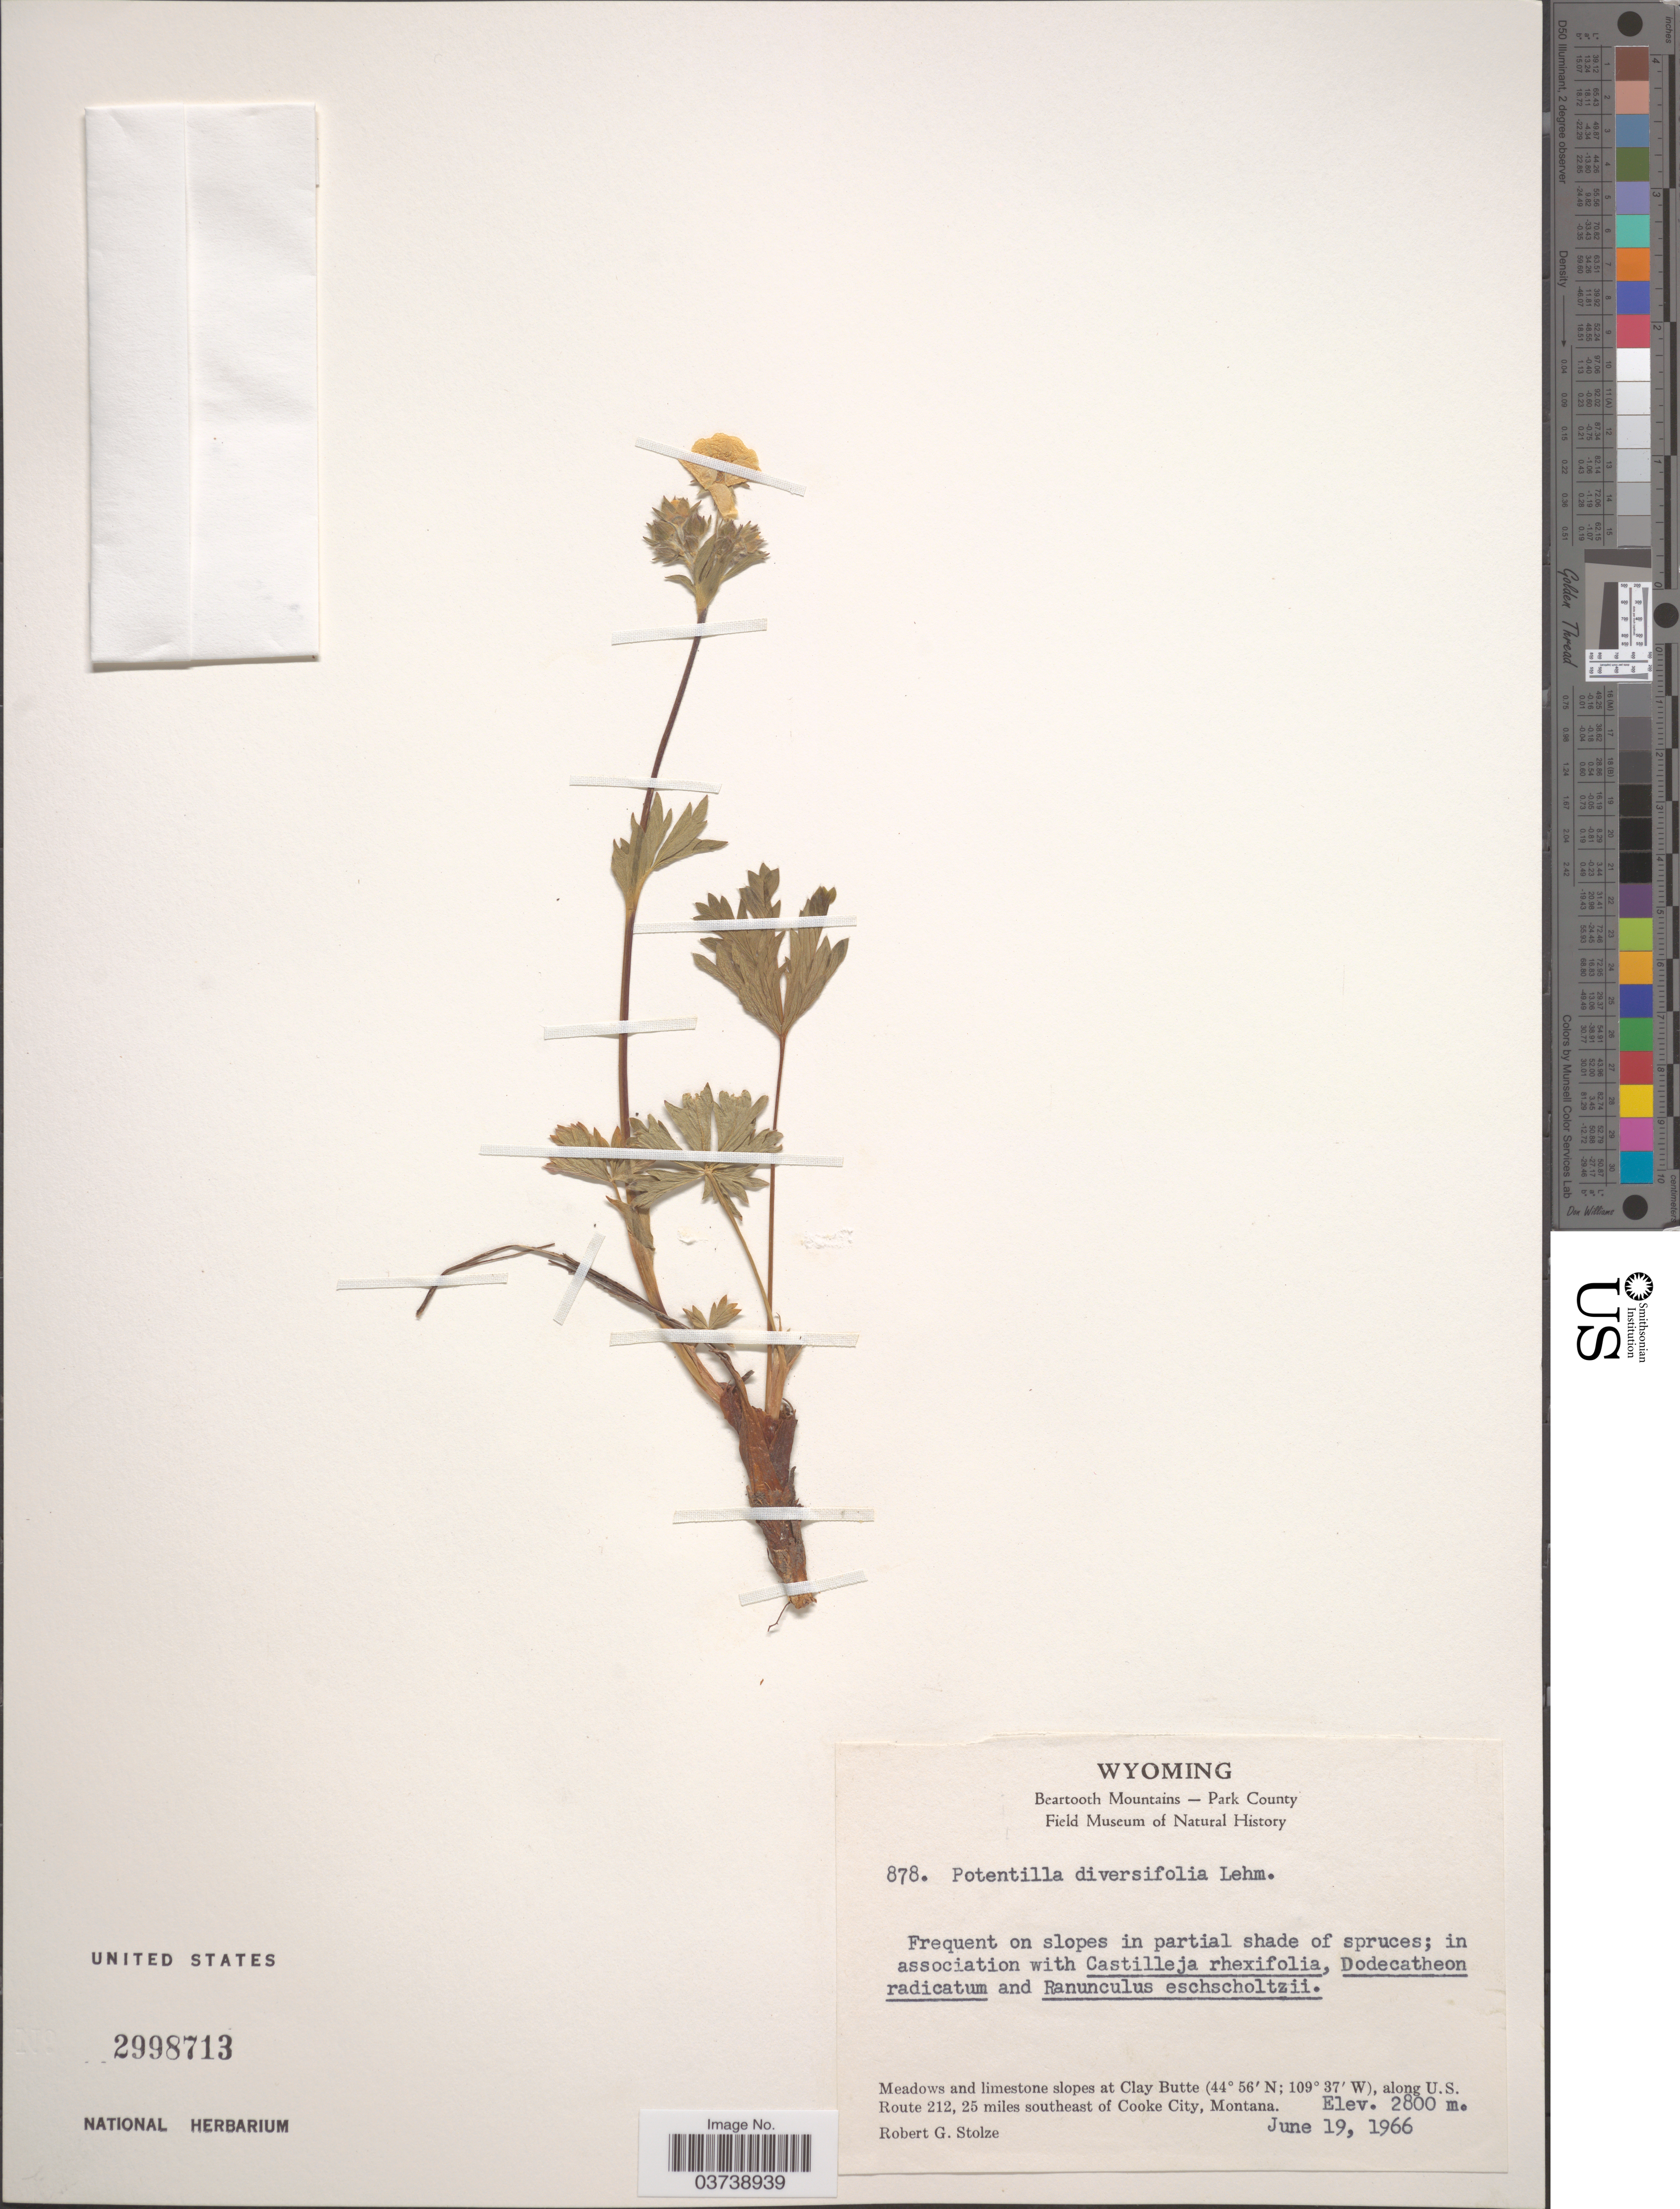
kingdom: Plantae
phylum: Tracheophyta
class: Magnoliopsida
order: Rosales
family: Rosaceae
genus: Potentilla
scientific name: Potentilla diversifolia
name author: Lehm.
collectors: R. G. Stolze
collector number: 878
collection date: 1966-06-19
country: United States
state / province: Montana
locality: Beartooth Mountains - Park County. Slopes at Clay Butte, along U.S. route 212, 25 miles southeast of Cooke City.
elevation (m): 2800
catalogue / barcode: US 2998713